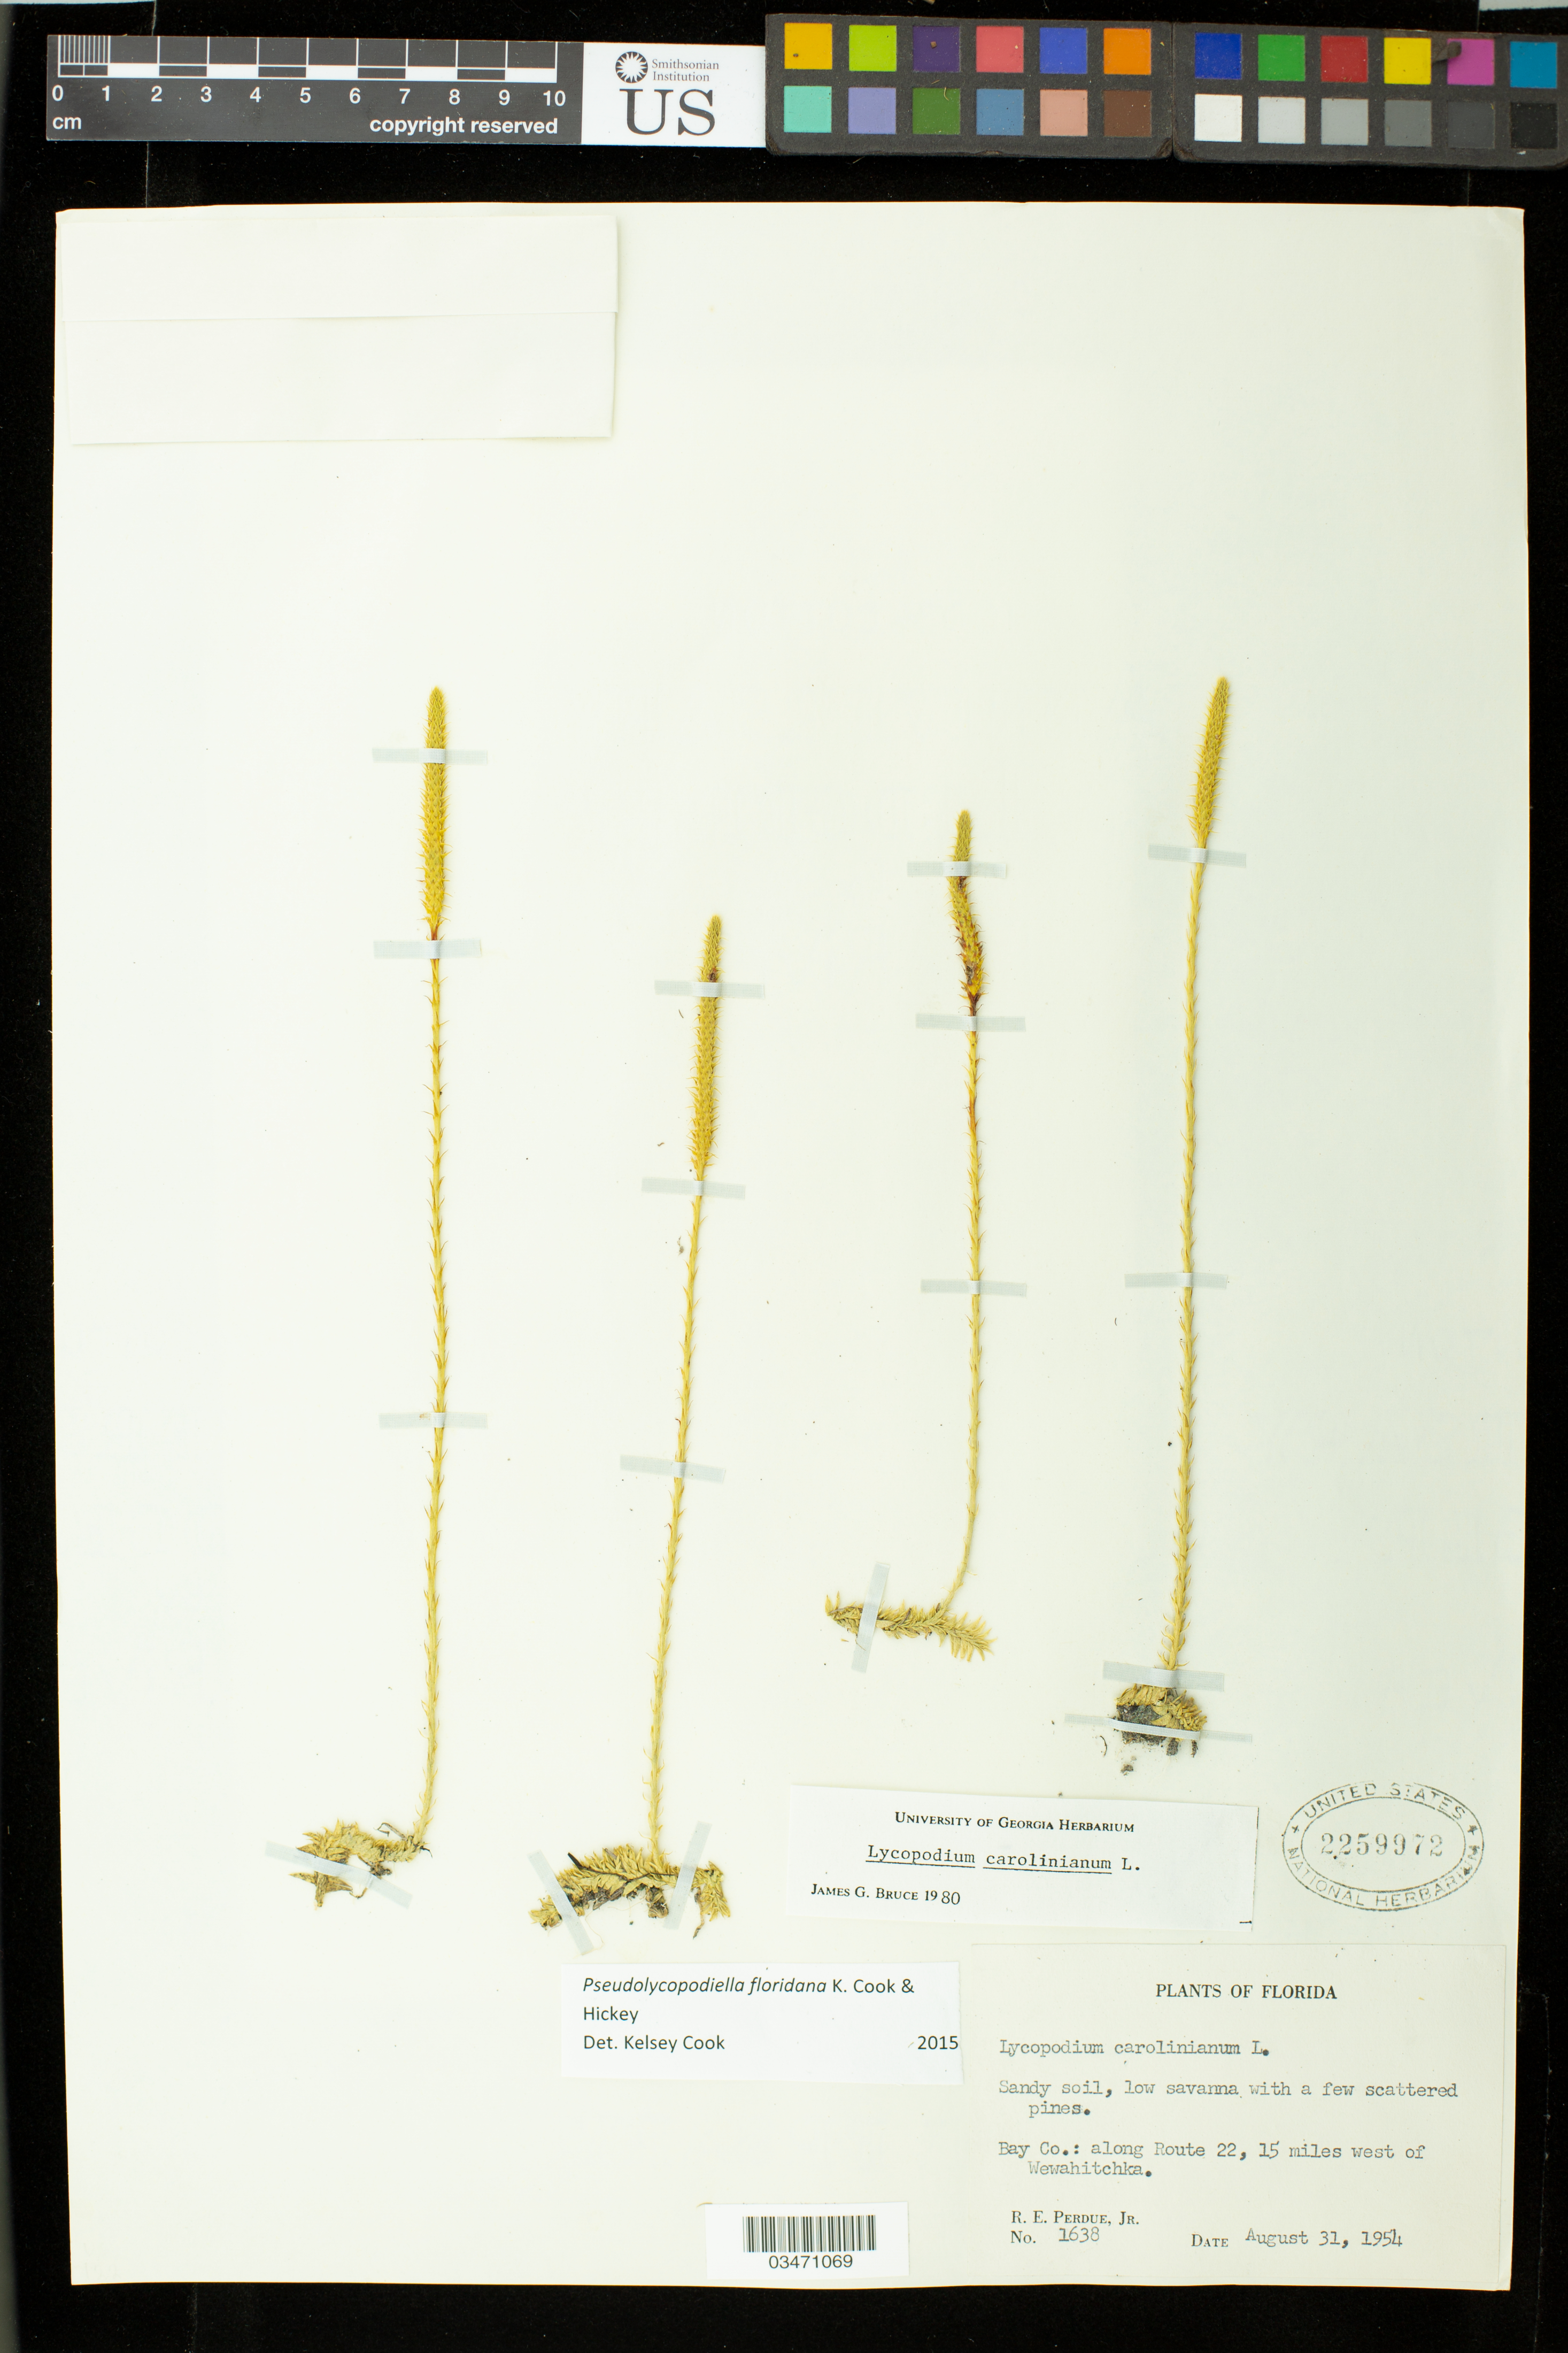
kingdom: Plantae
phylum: Tracheophyta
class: Lycopodiopsida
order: Lycopodiales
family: Lycopodiaceae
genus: Pseudolycopodiella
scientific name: Pseudolycopodiella floridanum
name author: K. Cook & Hickey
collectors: R. E. Perdue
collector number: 1638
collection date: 1954-08-31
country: United States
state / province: Florida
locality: Bay Co.: along Route 22, 15 miles west of Wewahitchka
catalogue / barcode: US 2259972